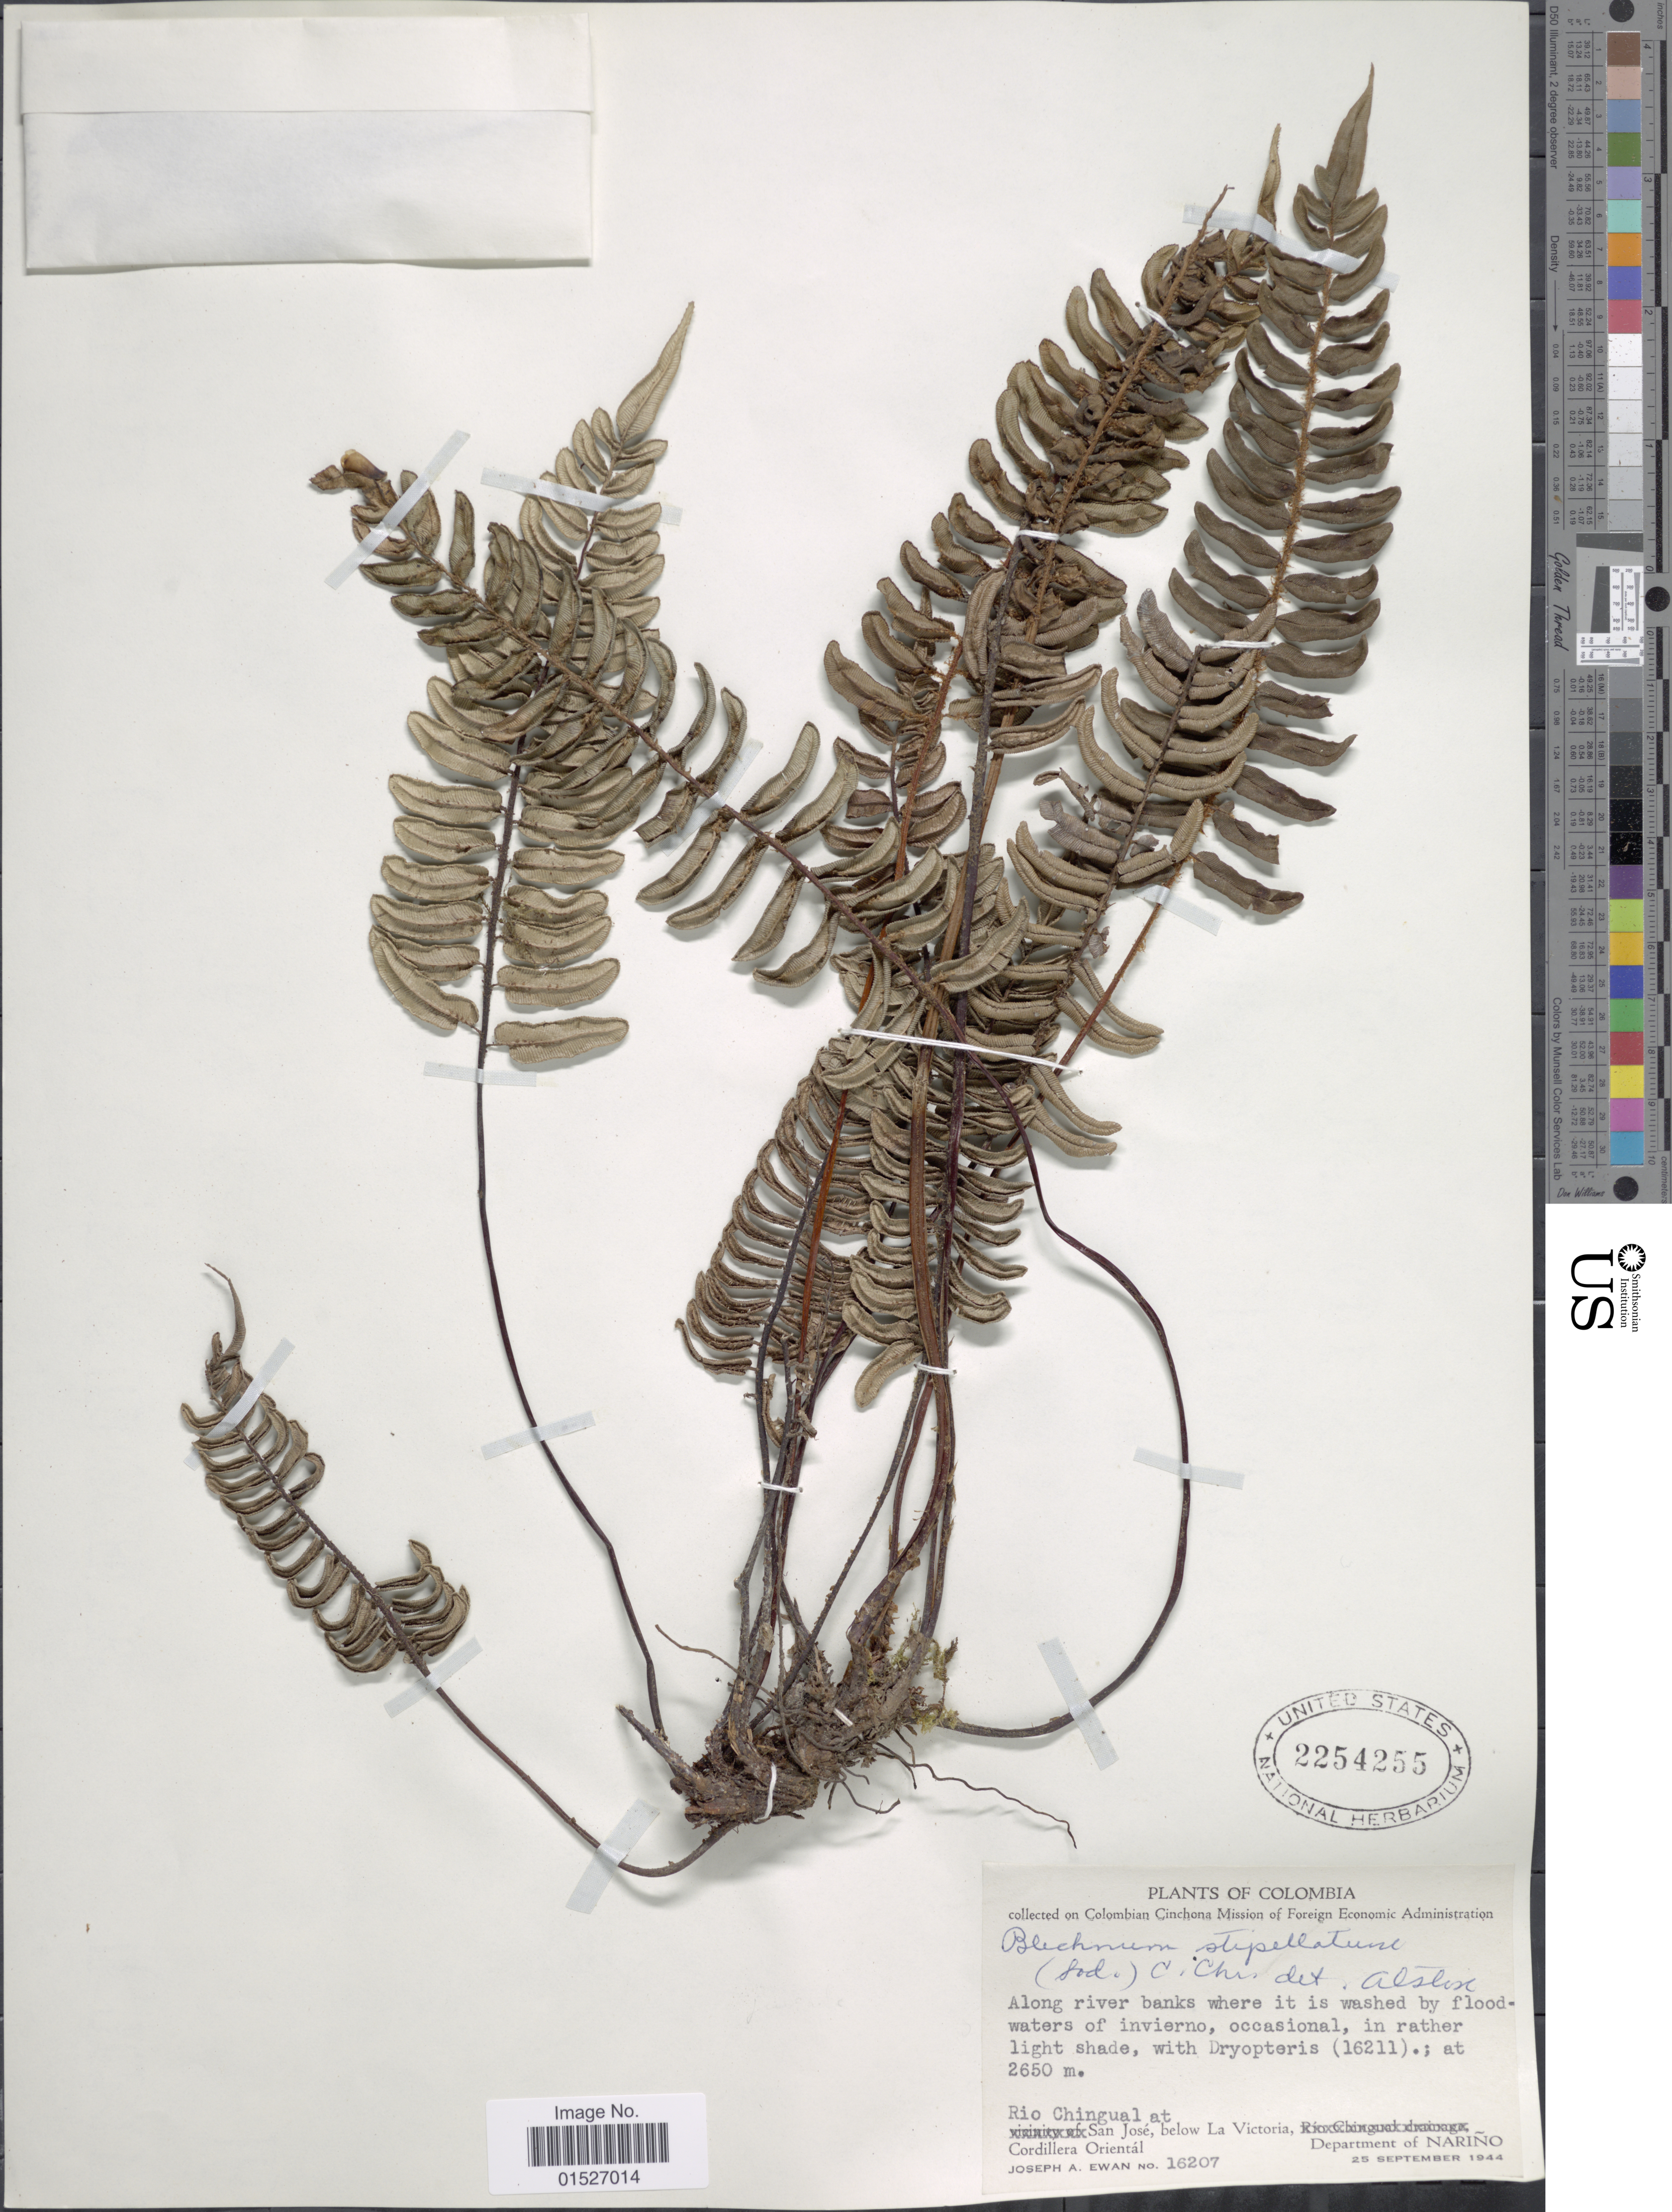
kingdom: Plantae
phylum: Tracheophyta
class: Polypodiopsida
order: Polypodiales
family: Blechnaceae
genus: Blechnum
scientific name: Blechnum stipitellatum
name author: (Sodiro) C. Chr.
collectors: J. A. Ewan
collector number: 16207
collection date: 1944-09-25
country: Colombia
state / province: Nariño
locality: Rio Chingual at San Jose, below La Victoria, Department of Narino.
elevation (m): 2650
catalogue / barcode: US 2254255